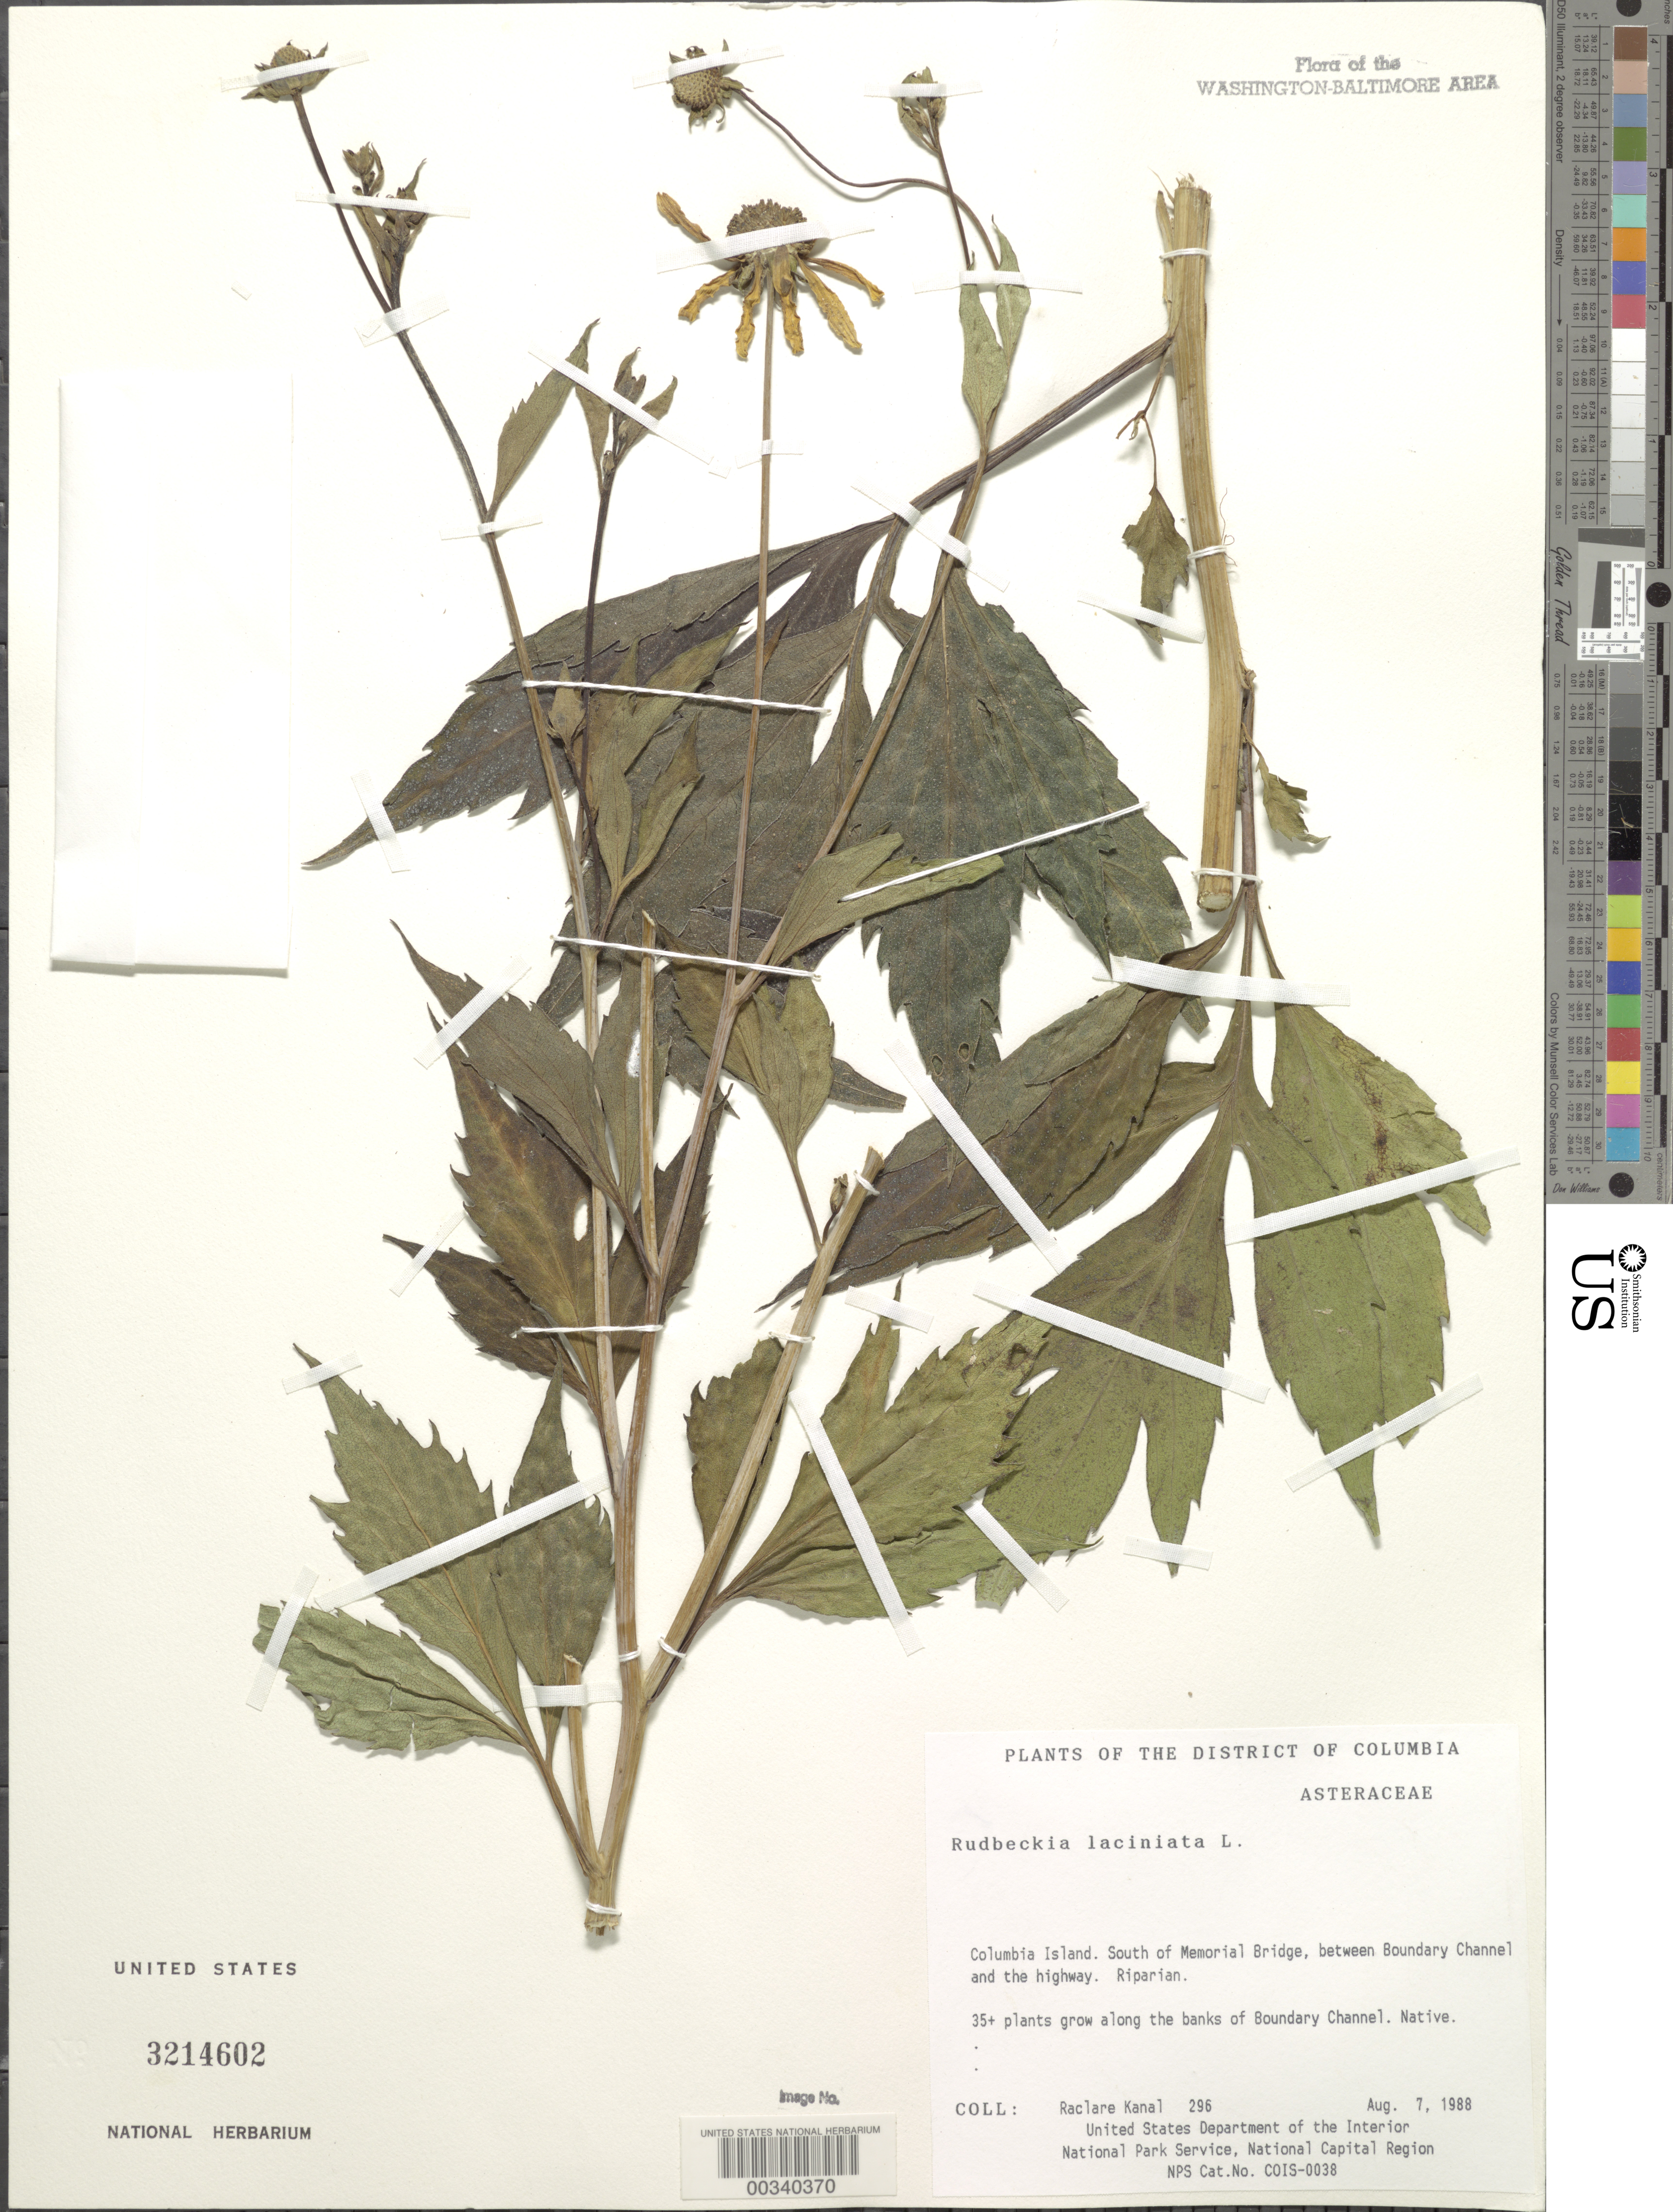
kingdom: Plantae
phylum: Tracheophyta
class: Magnoliopsida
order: Asterales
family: Asteraceae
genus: Rudbeckia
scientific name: Rudbeckia laciniata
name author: L.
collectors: R. Kanal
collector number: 296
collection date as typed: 07 Aug 1988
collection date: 1988-08-07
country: United States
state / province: Virginia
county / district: Arlington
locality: Columbia Island, S of Memorial Bridge, between Boundary Channel and the Highway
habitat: Along the banks of channel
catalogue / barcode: US 3214602